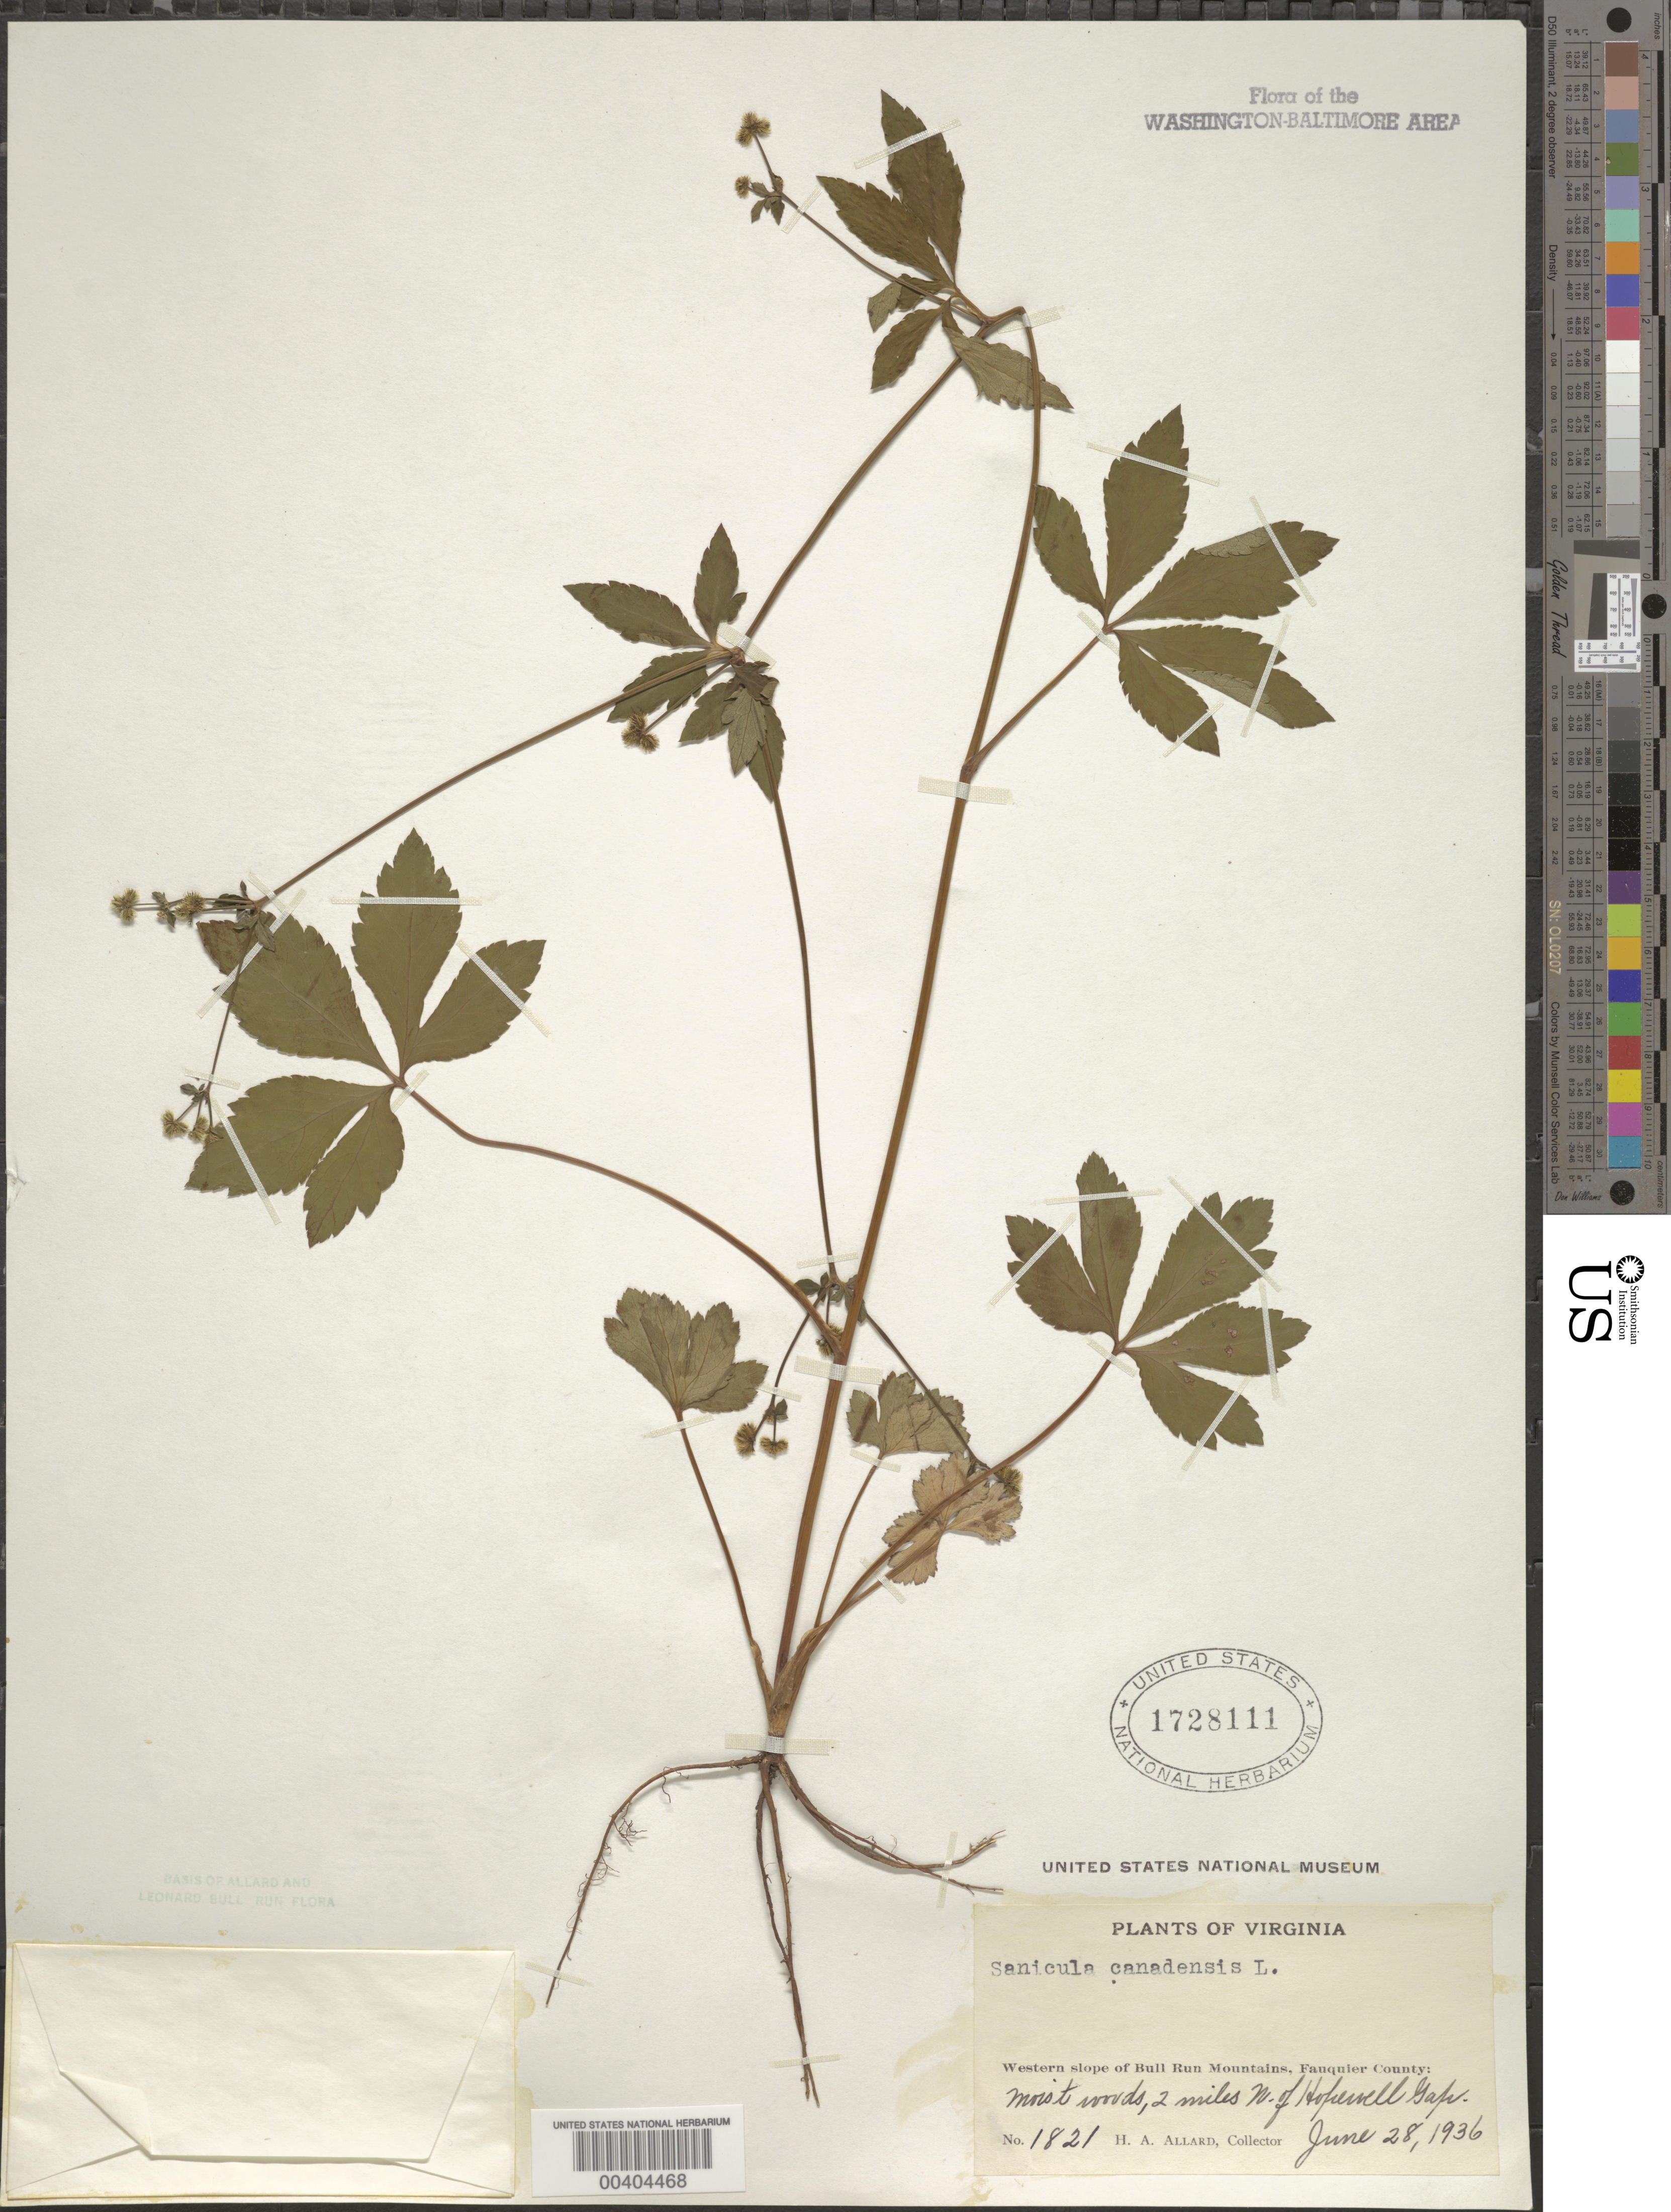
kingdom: Plantae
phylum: Tracheophyta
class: Magnoliopsida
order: Apiales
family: Apiaceae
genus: Sanicula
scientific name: Sanicula canadensis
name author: L.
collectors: H. A. Allard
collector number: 1821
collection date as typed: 28 Jun 1936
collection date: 1936-06-28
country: United States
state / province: Virginia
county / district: Fauquier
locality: North of Hopewell Gap, western slope of Bull Run Mountains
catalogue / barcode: US 1728111